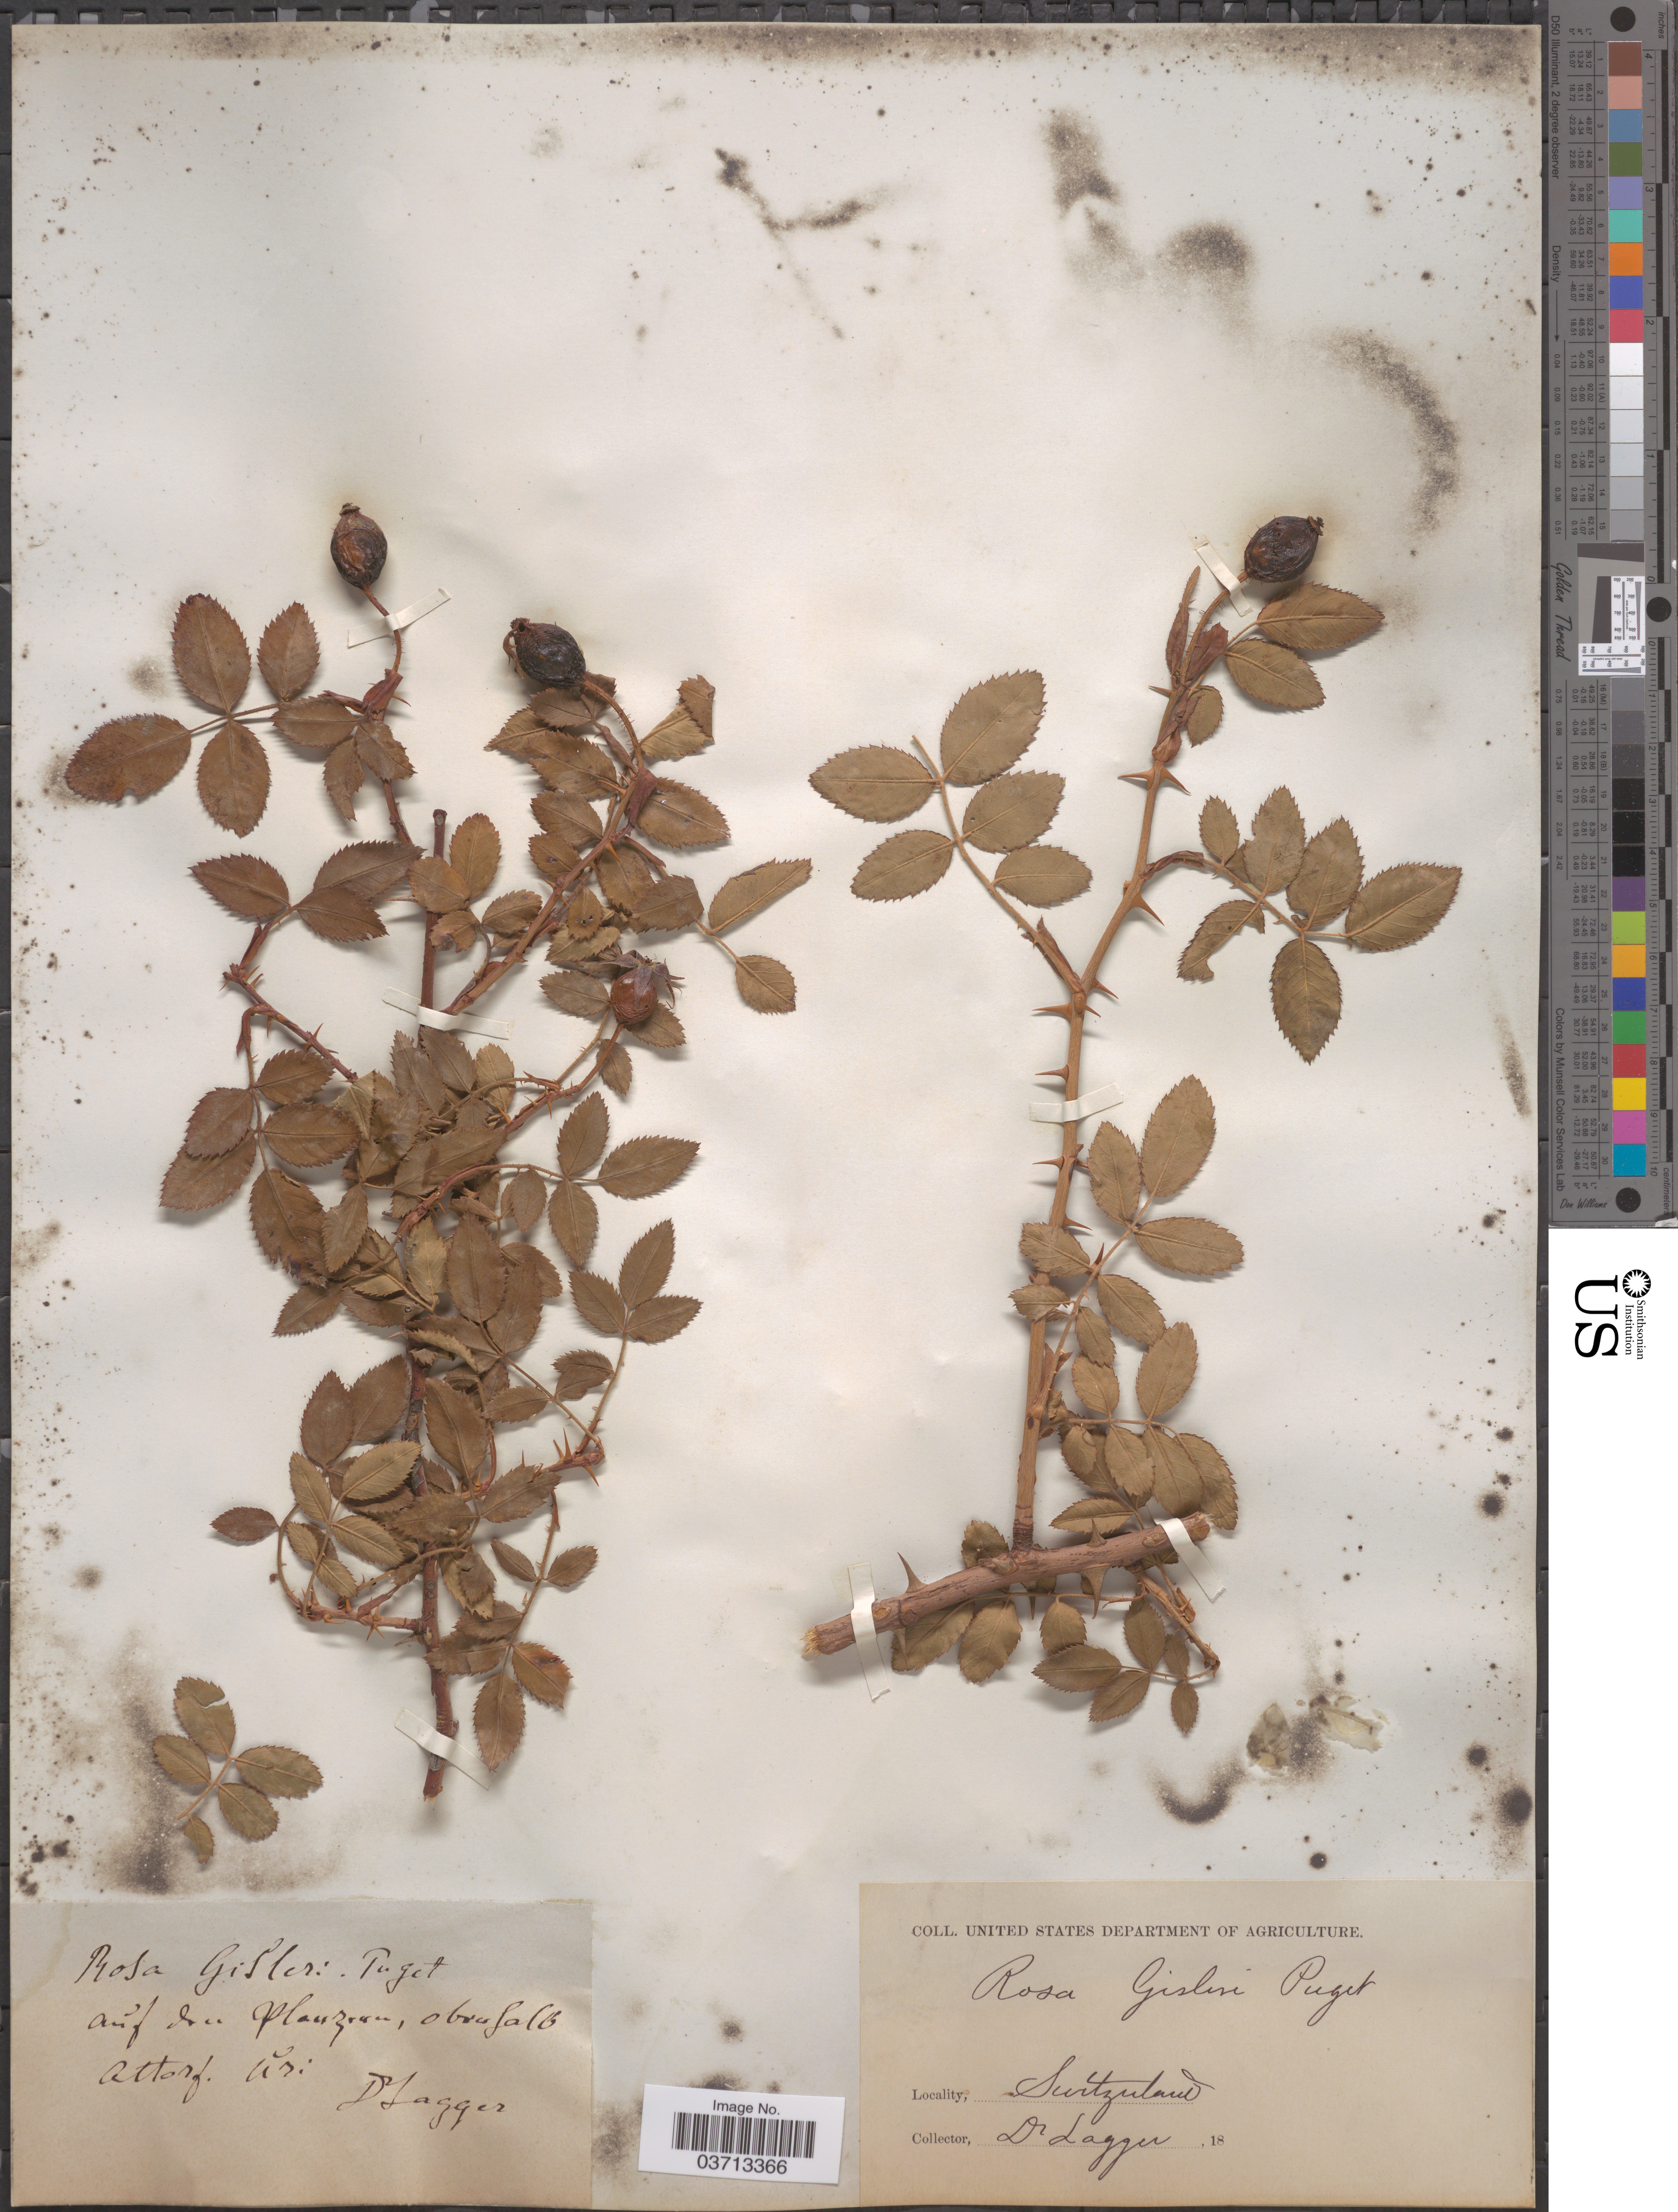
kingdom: Plantae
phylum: Tracheophyta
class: Magnoliopsida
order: Rosales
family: Rosaceae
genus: Rosa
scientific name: Rosa gisleri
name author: Puget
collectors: F. J. Lagger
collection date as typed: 18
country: Switzerland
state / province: Uri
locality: Altdorf.